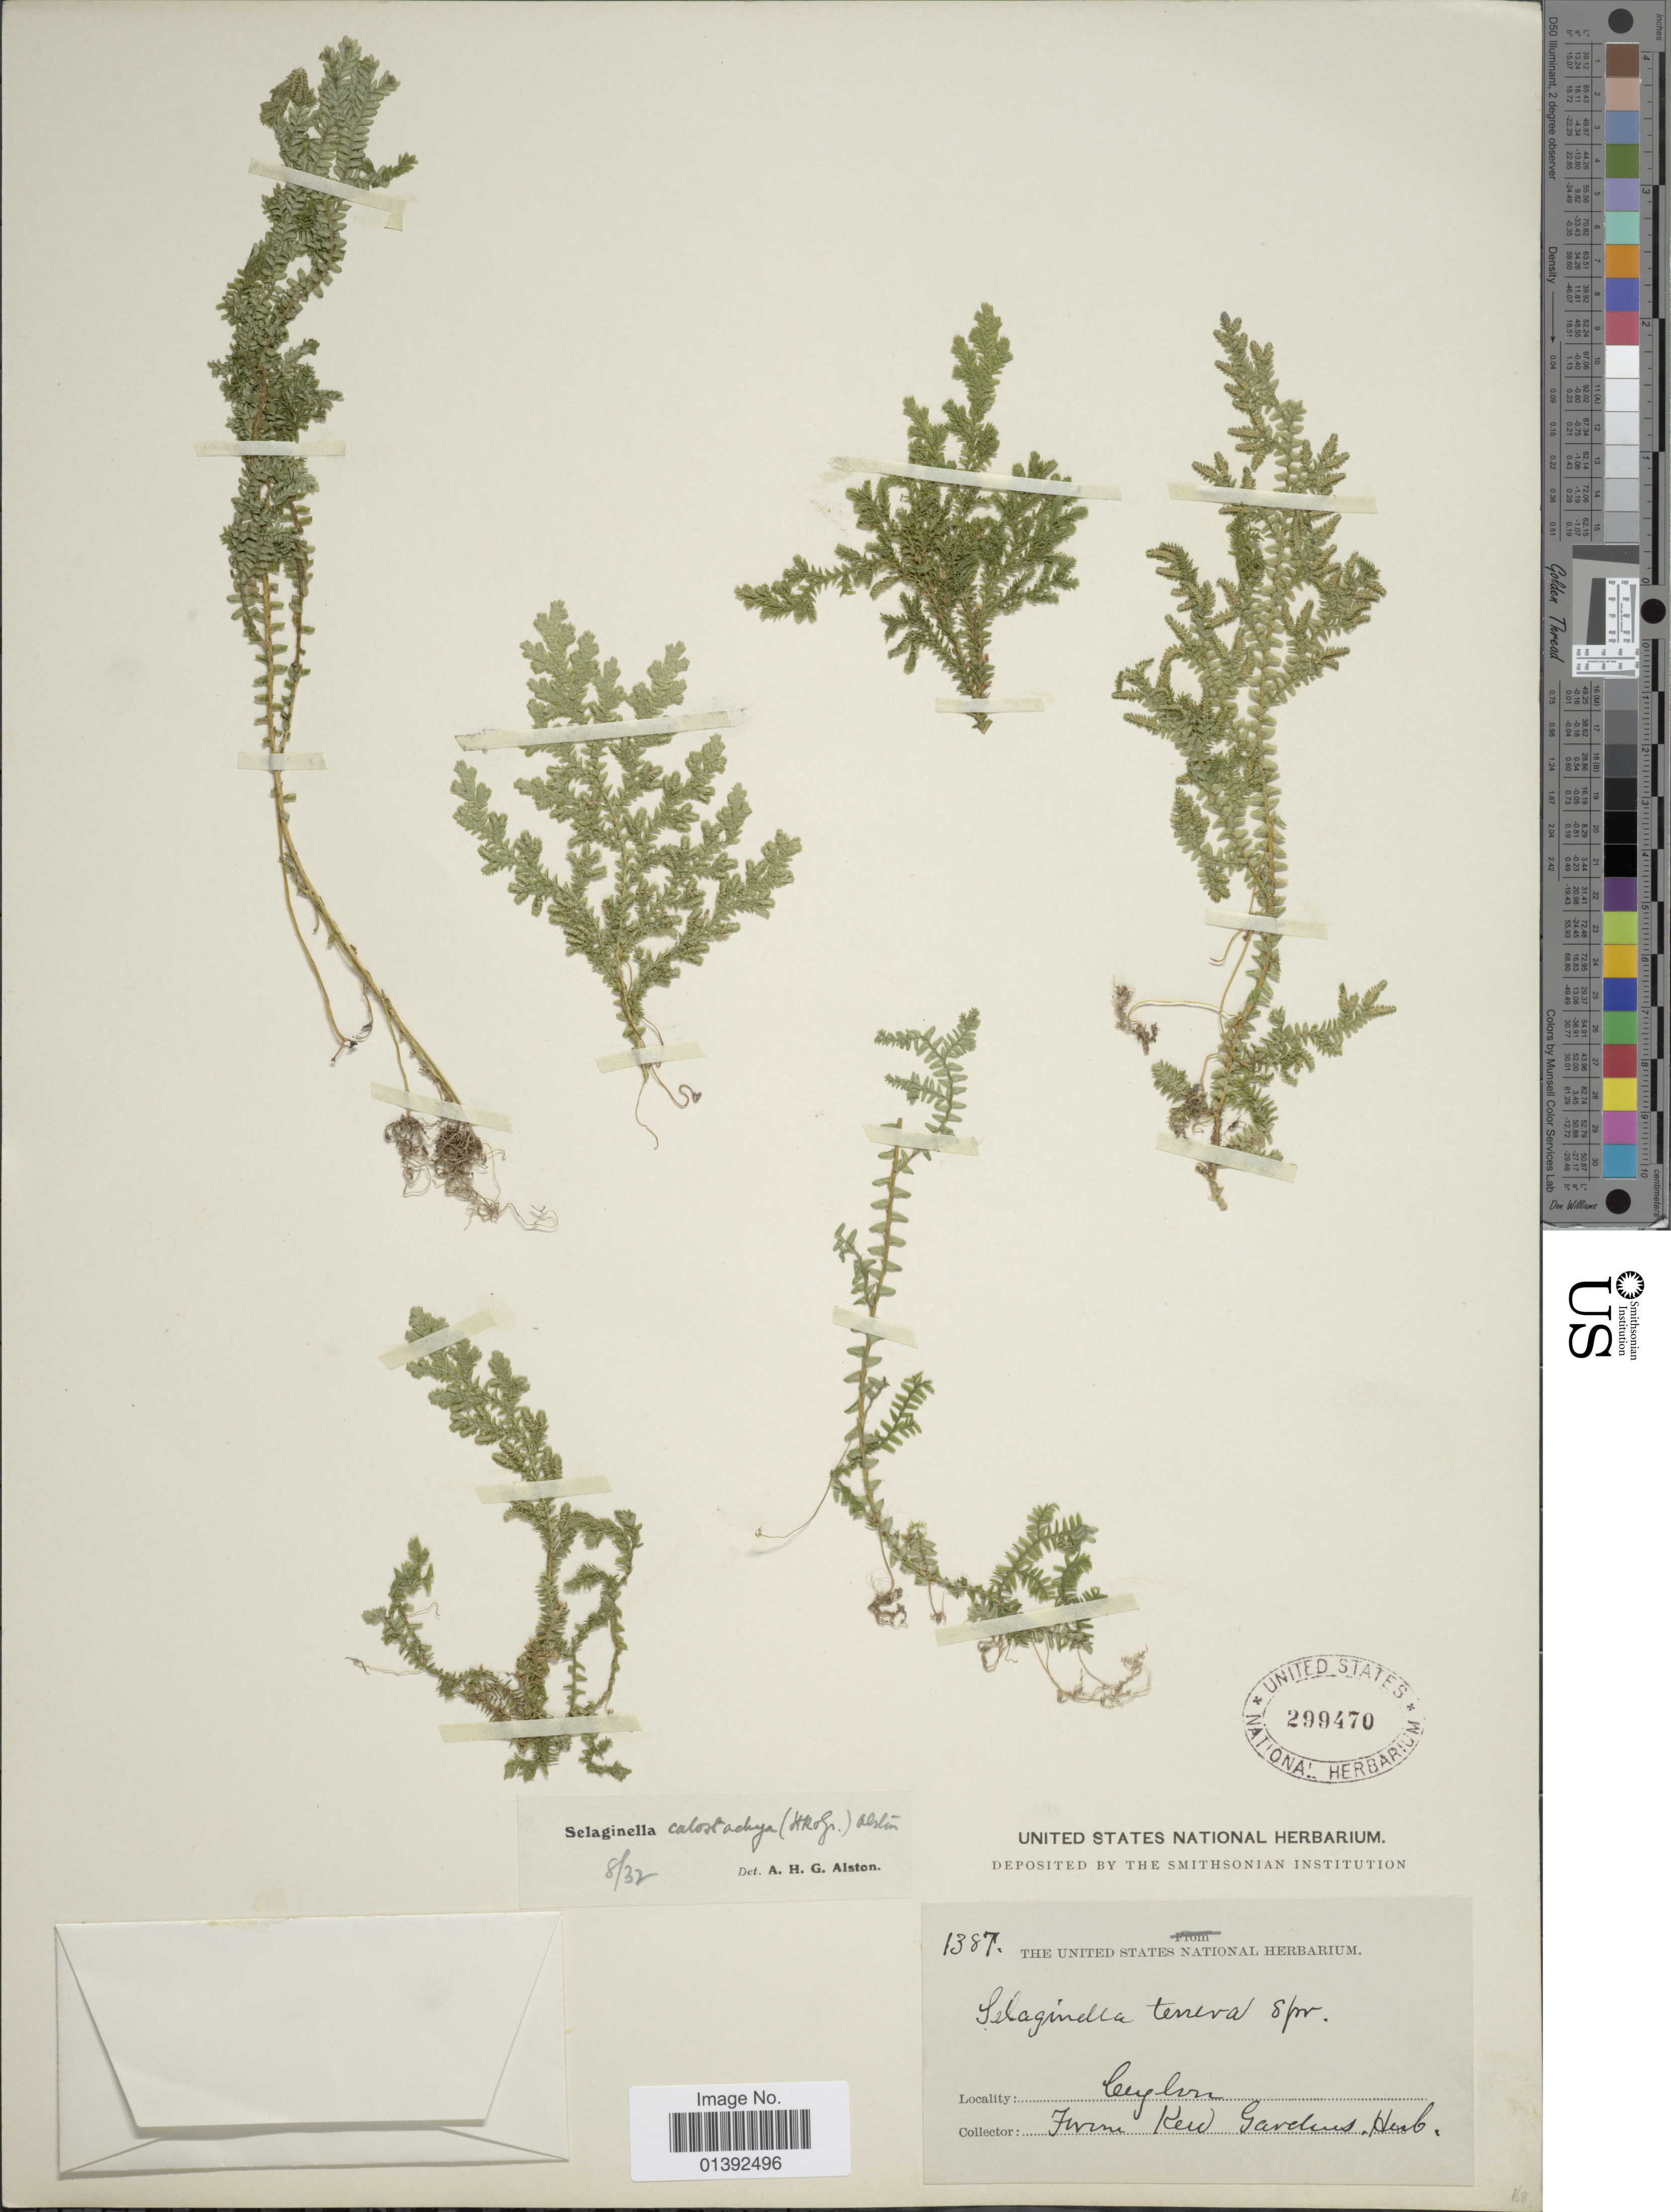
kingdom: Plantae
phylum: Tracheophyta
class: Lycopodiopsida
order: Selaginellales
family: Selaginellaceae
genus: Selaginella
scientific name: Selaginella calostachya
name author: (Hook. & Grev.) Alston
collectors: ex Herb. Kew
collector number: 1387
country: Sri Lanka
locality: Ceylon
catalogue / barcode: US 299470